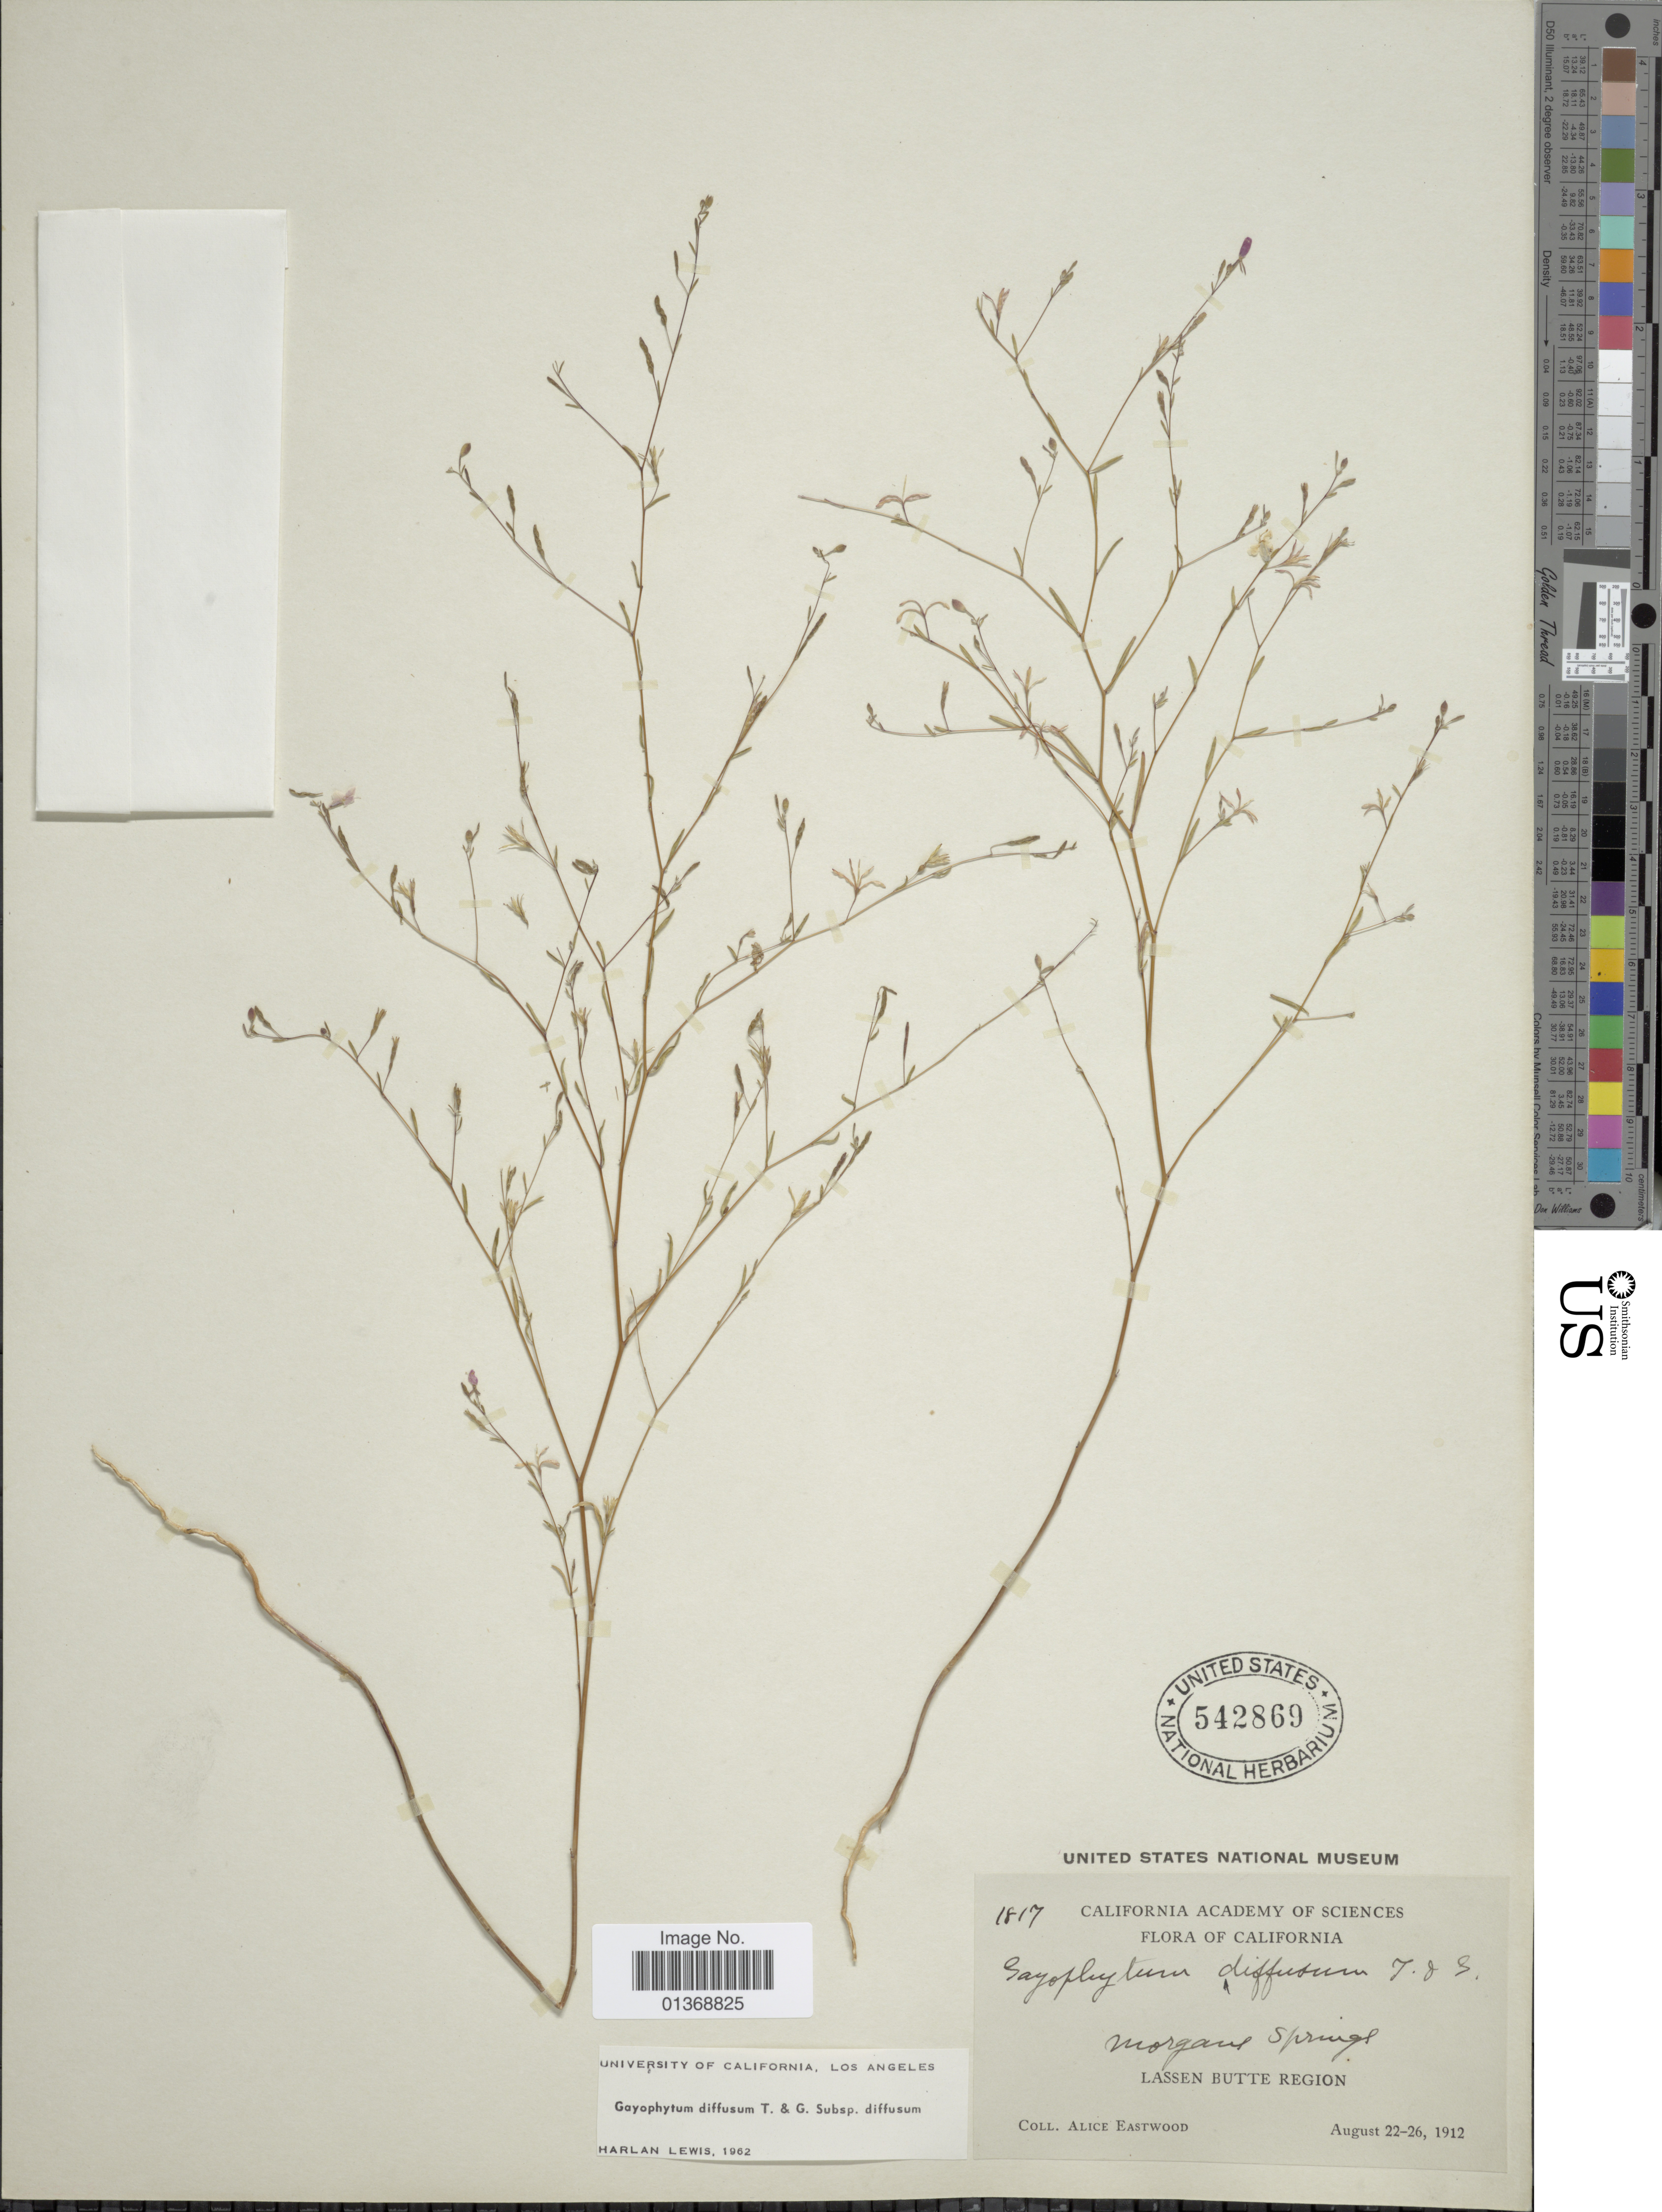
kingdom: Plantae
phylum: Tracheophyta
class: Magnoliopsida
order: Myrtales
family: Onagraceae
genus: Gayophytum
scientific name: Gayophytum diffusum subsp. diffusum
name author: Torr. & A. Gray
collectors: A. Eastwood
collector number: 1817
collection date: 1912-08-22/1912-08-26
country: United States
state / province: California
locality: Morgans Springs, Lassen Butte Region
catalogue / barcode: US 542869